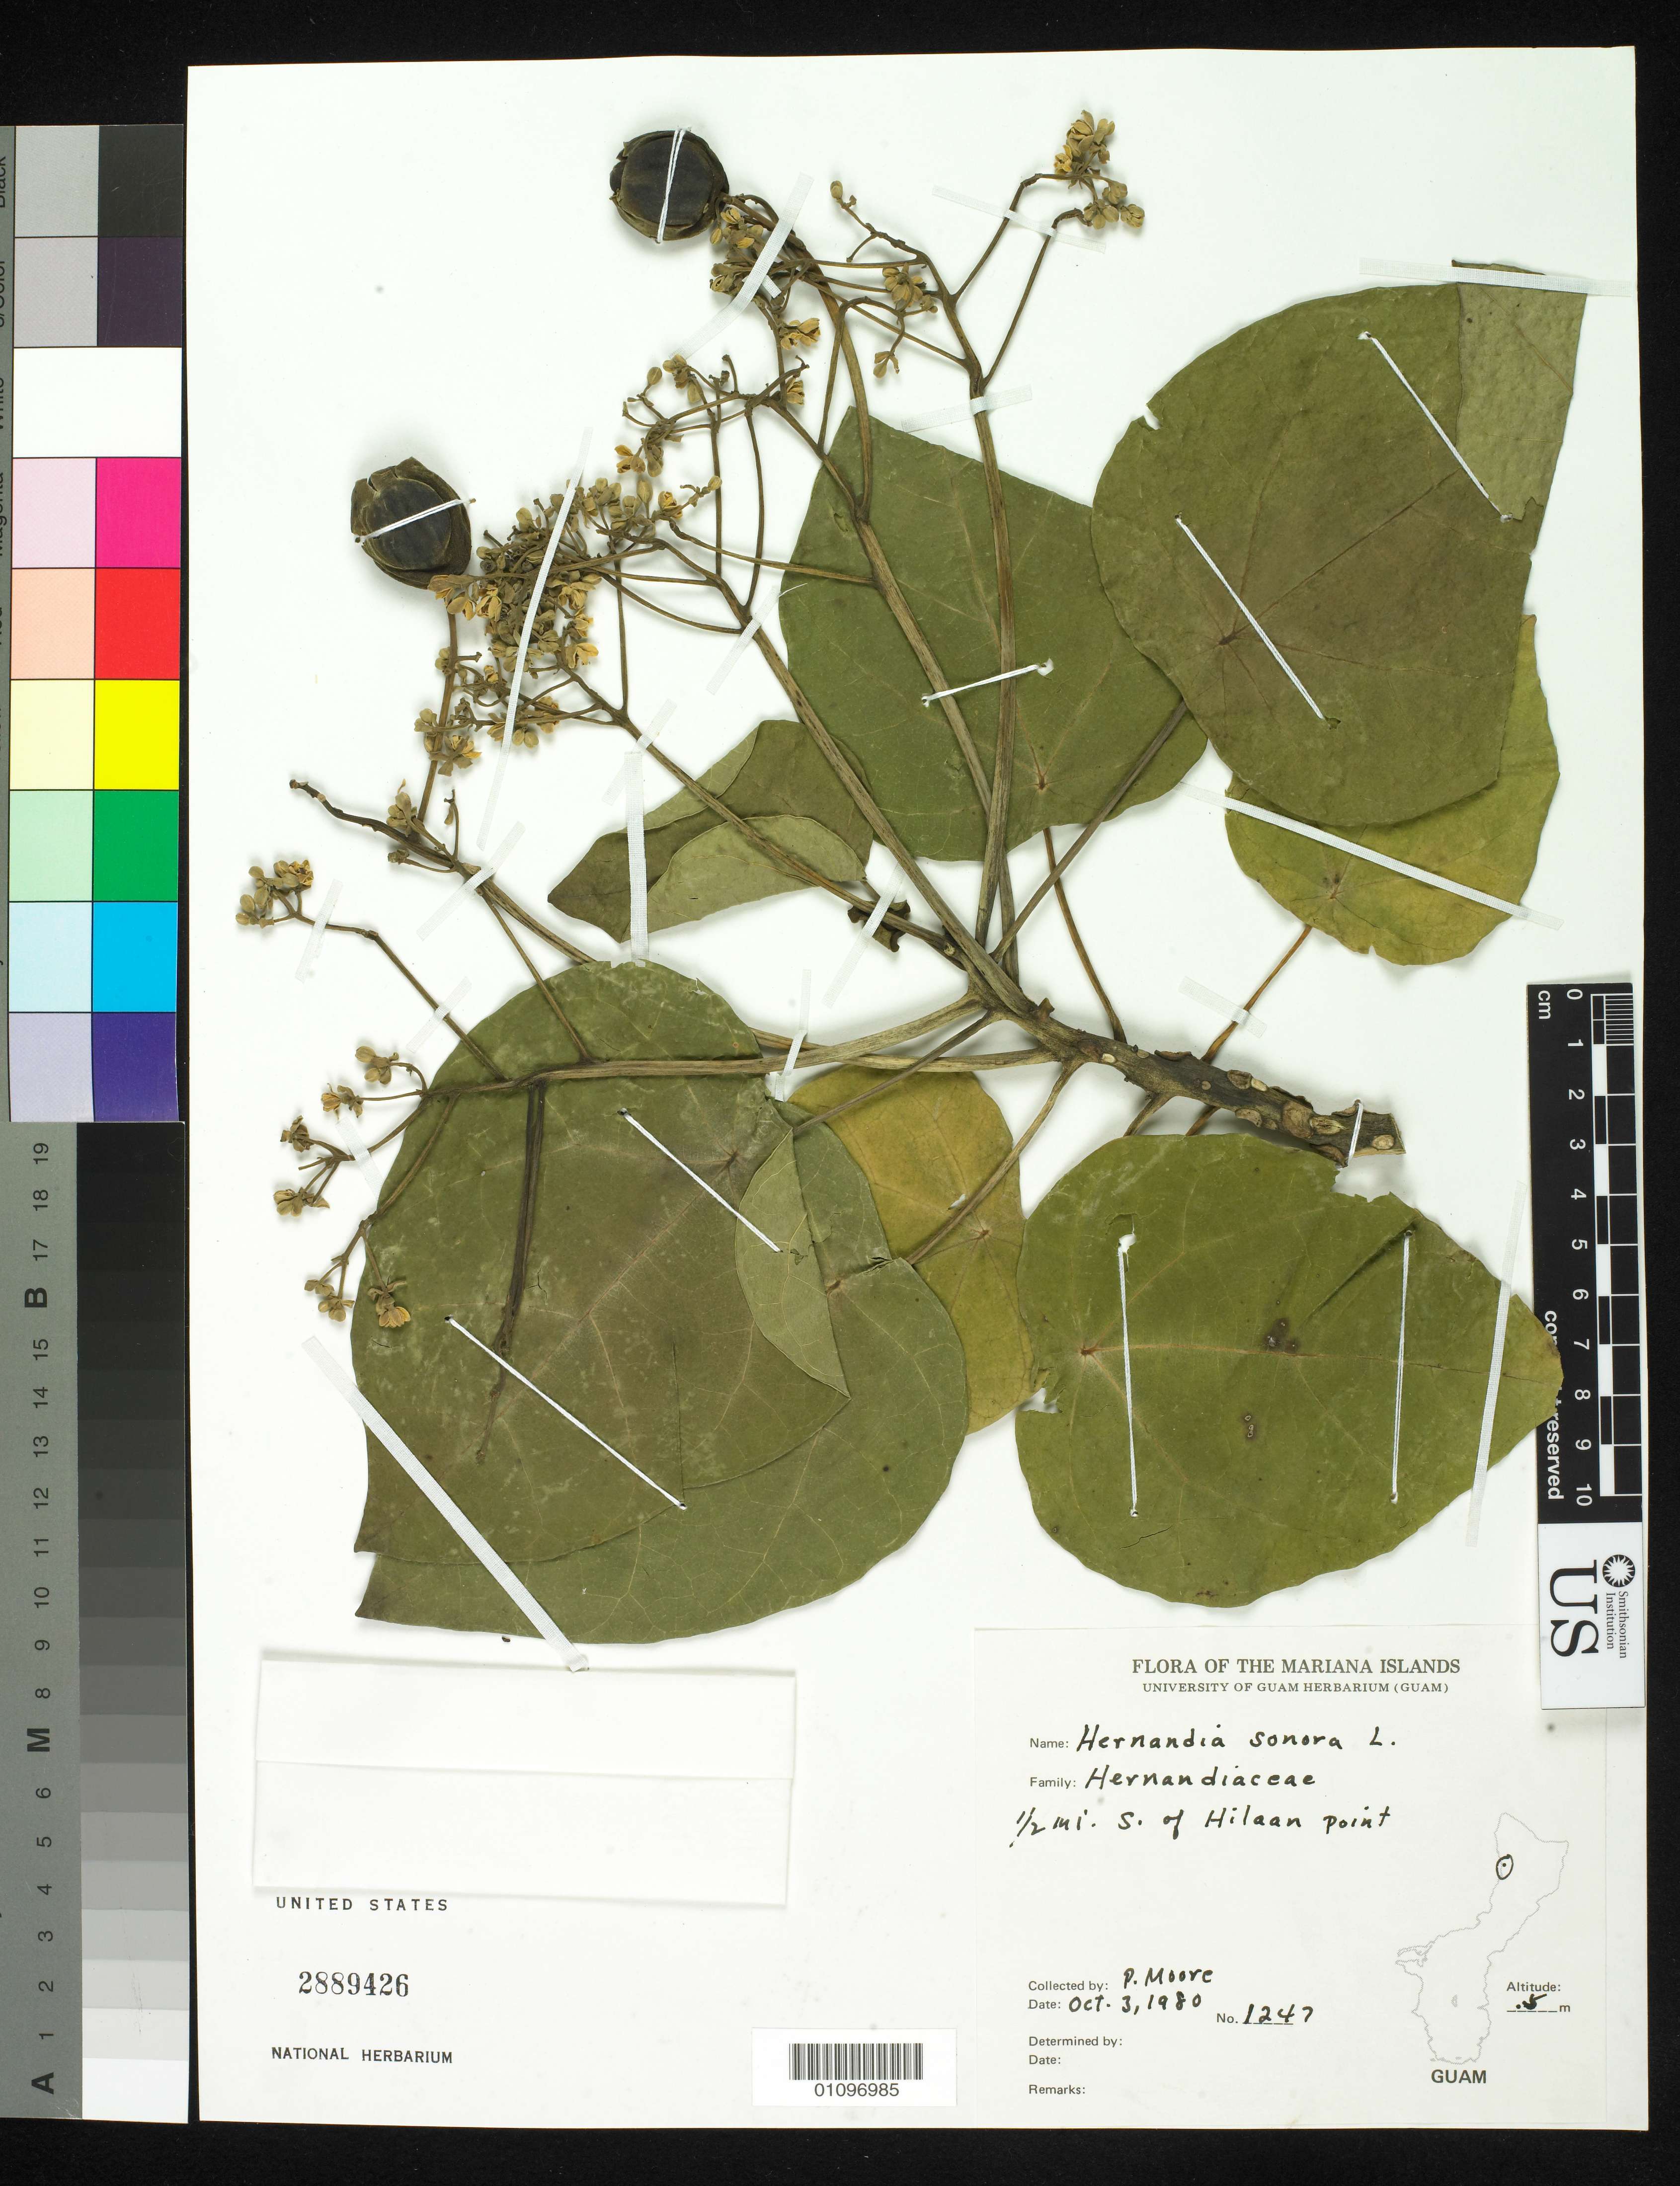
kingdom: Plantae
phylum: Tracheophyta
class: Magnoliopsida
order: Laurales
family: Hernandiaceae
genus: Hernandia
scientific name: Hernandia nymphaeifolia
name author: (C. Presl) Kubitzki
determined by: Strong, M. T., (US), Smithsonian Institution - National Museum of Natural History (UNITED STATES)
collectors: P. Moore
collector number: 1247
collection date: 1980-10-03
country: Guam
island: Guam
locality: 1/2 Mi. S. of Hilaan point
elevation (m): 0.5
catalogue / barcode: US 2889426